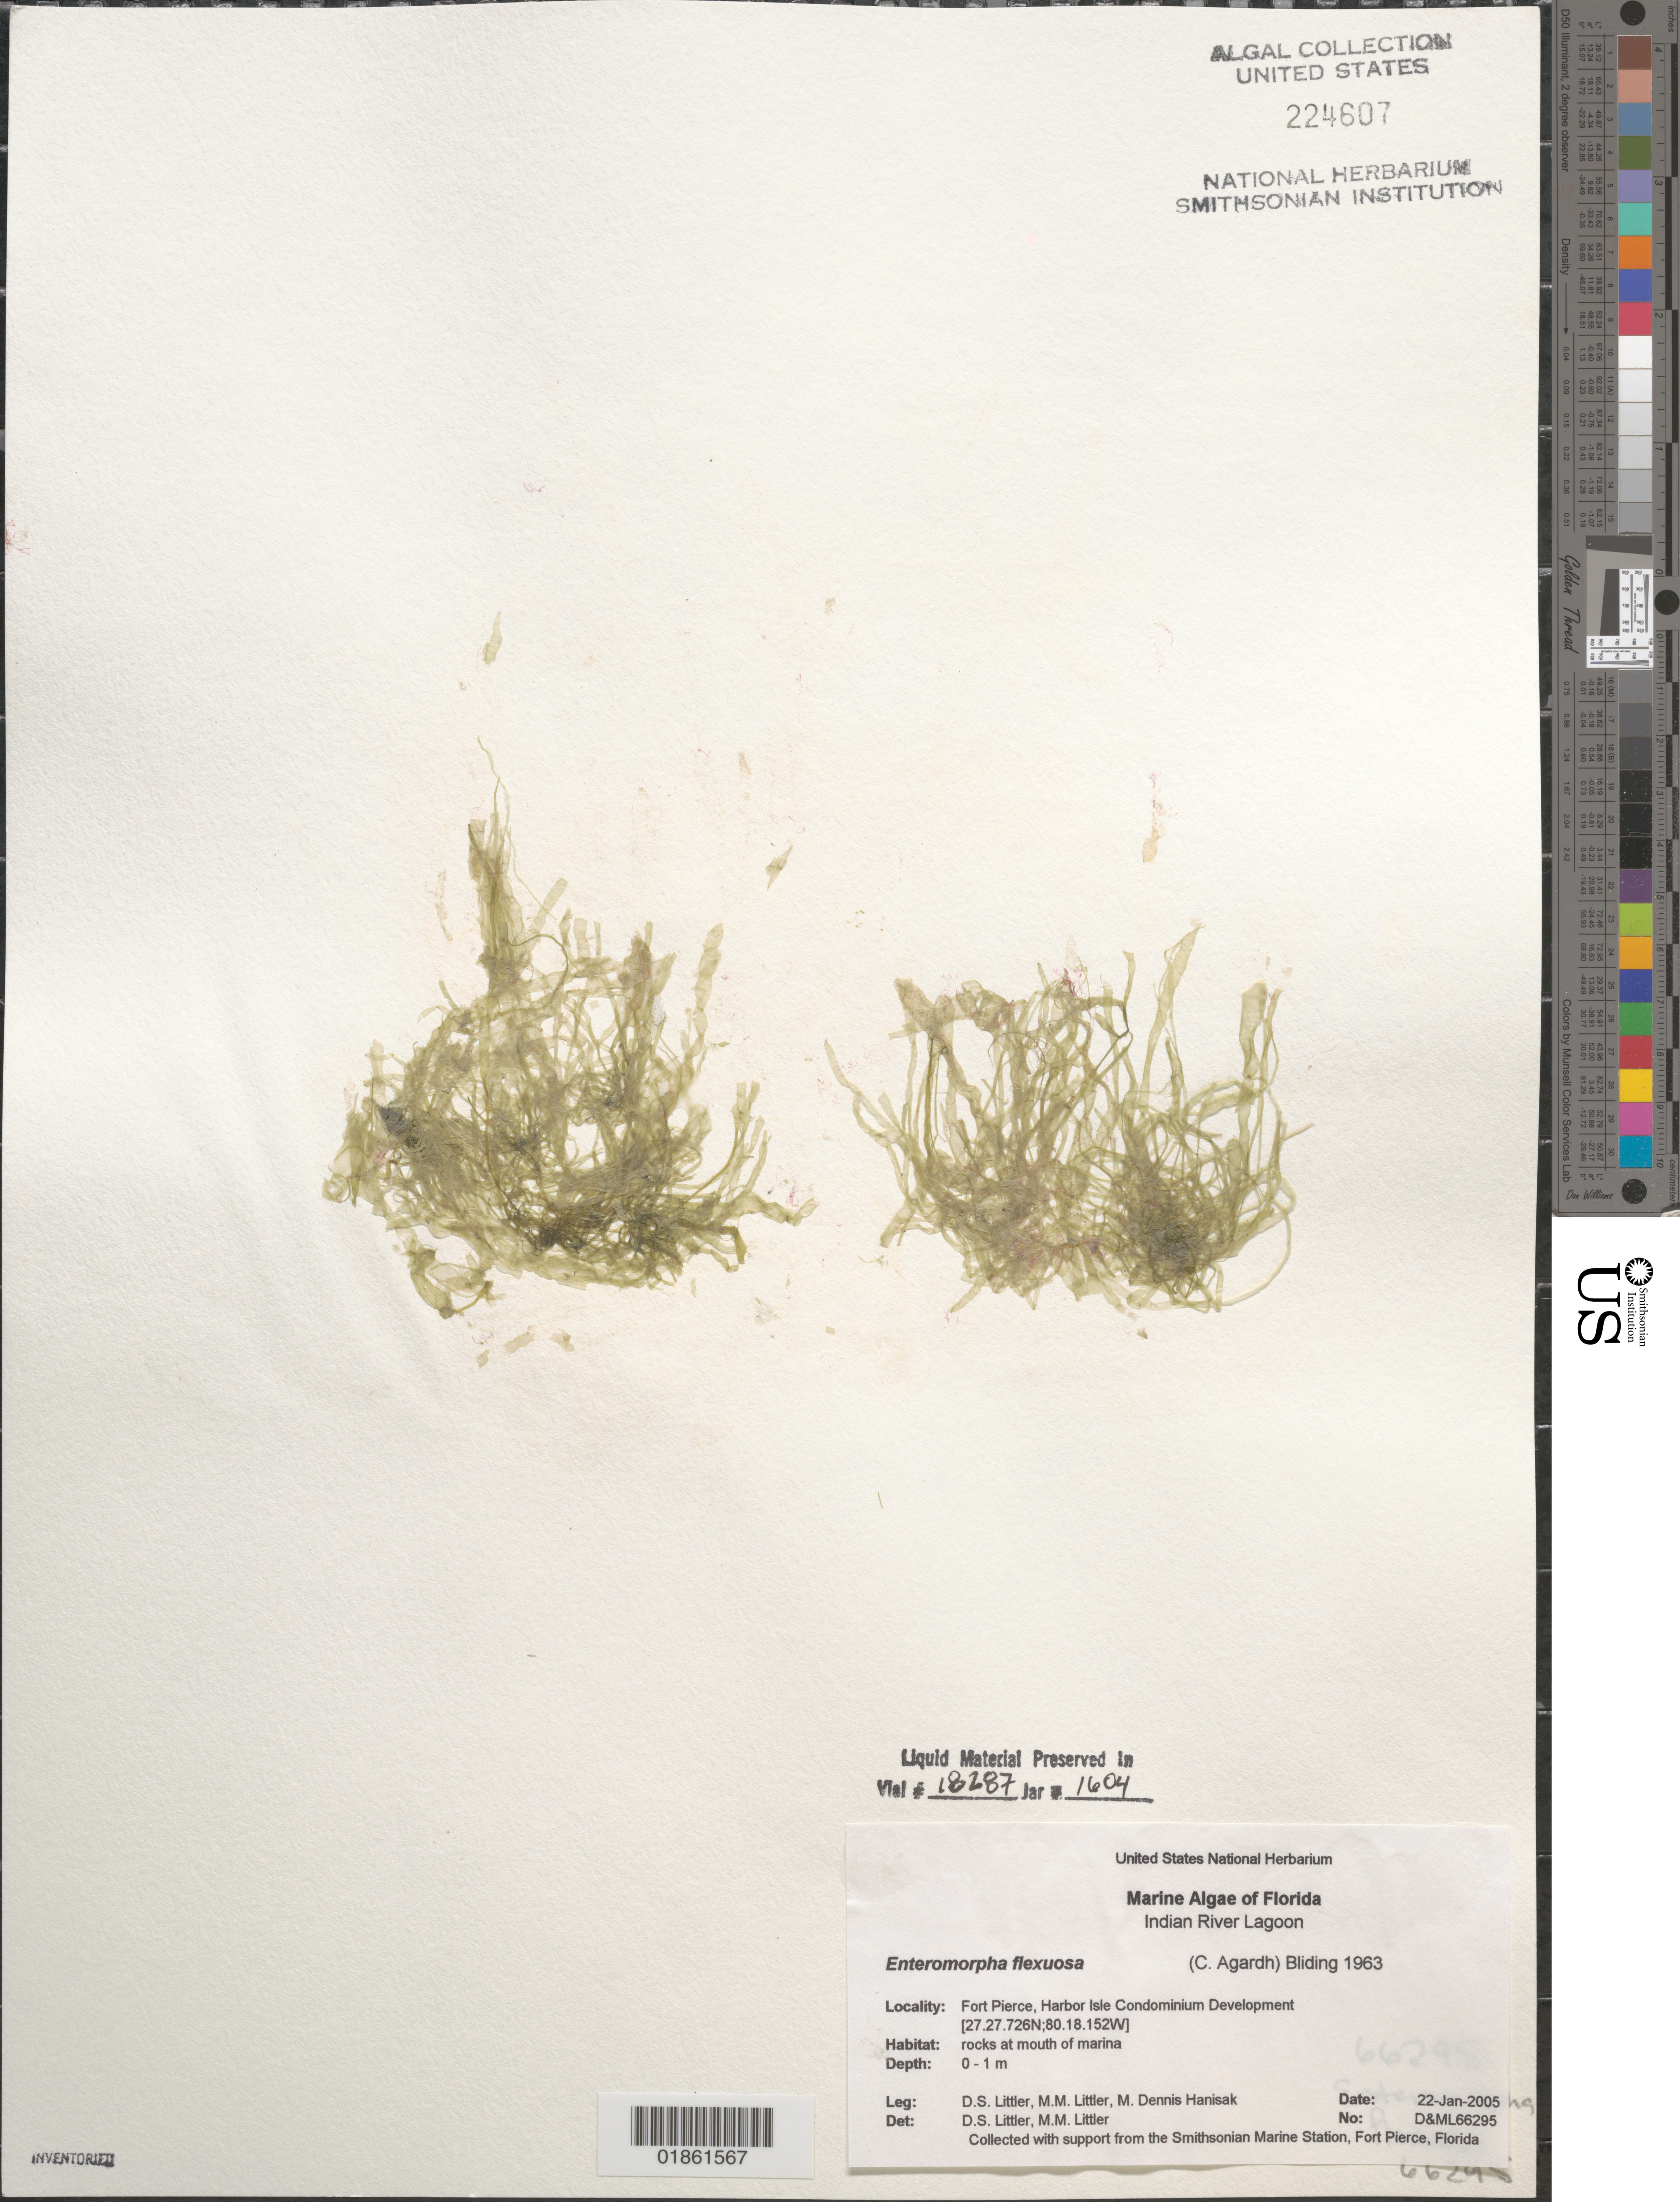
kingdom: Plantae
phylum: Chlorophyta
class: Ulvophyceae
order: Ulvales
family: Ulvaceae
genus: Ulva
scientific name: Ulva flexuosa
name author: Wulfen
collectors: D. S. Littler & M. Hanisak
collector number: D&ML66295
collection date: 2005-01-22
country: United States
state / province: Florida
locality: Indian River Lagoon. Fort Pierce, Harbor Isle Condominium Development.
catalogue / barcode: US 224607